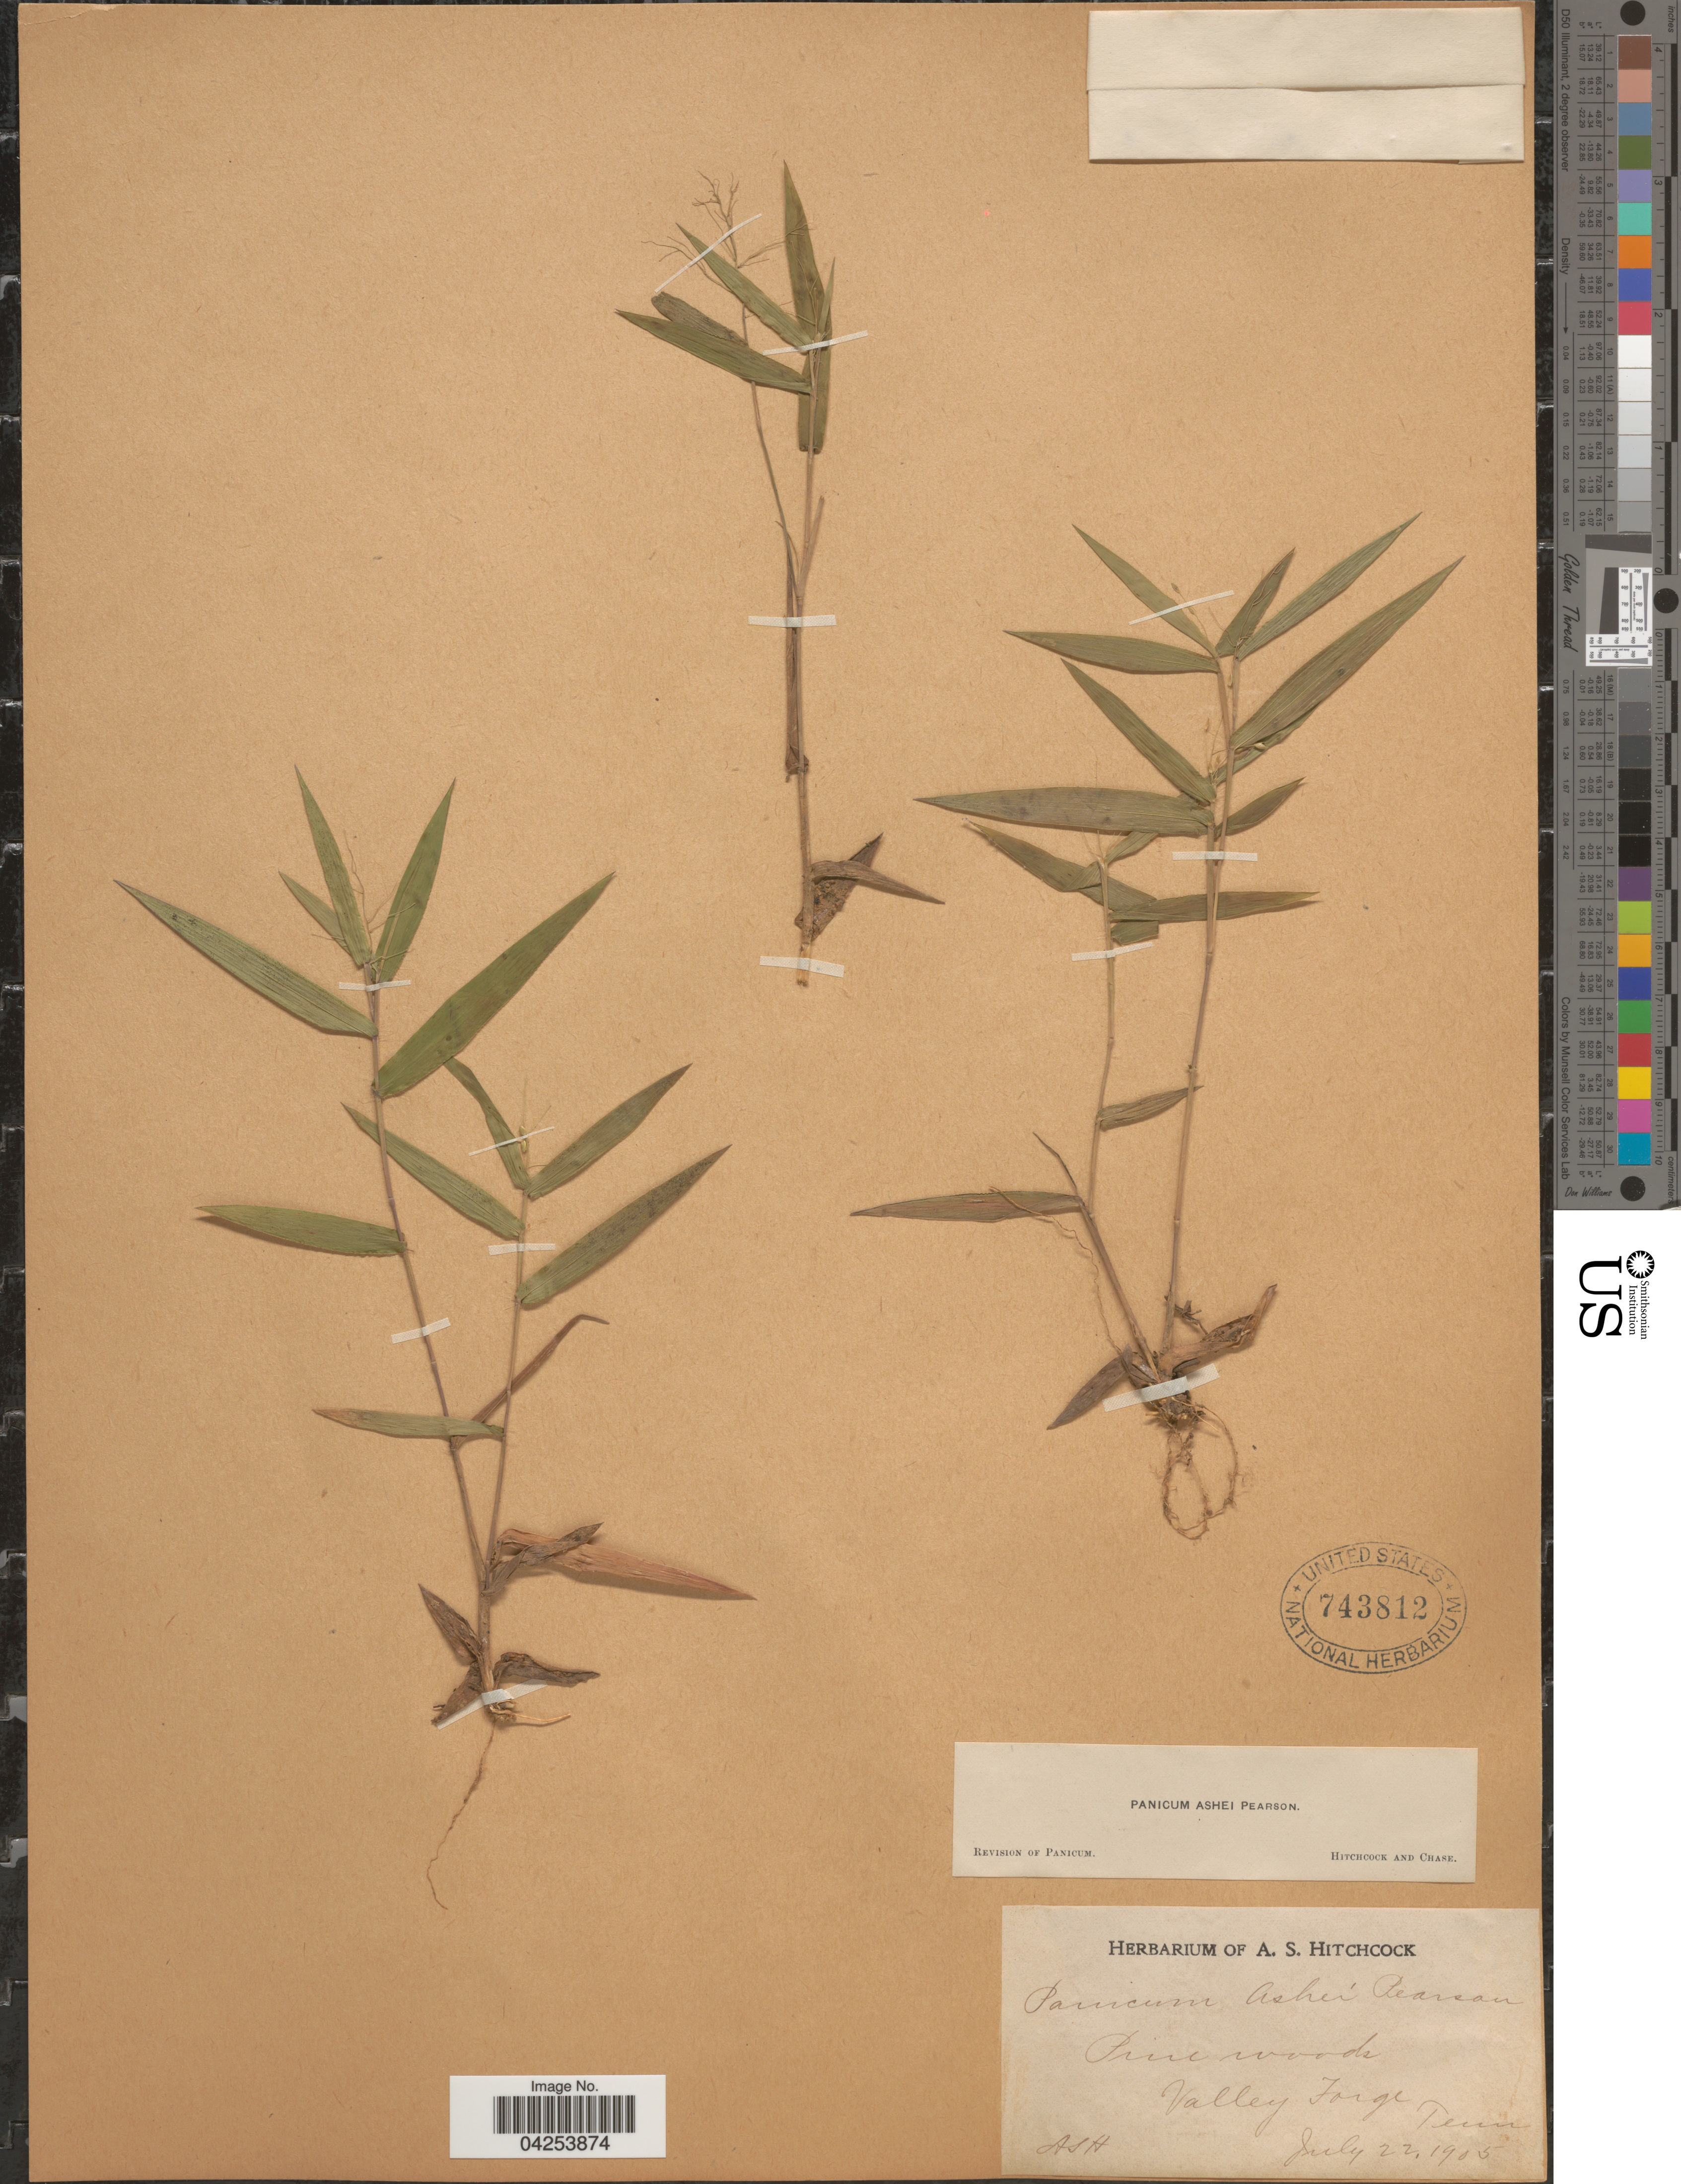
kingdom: Plantae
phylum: Tracheophyta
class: Liliopsida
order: Poales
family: Poaceae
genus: Dichanthelium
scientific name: Dichanthelium commutatum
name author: (Schult.) Gould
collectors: A. S. Hitchcock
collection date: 1905-07-22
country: United States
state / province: Tennessee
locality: Pine woods. Valley Jorge.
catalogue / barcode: US 743812